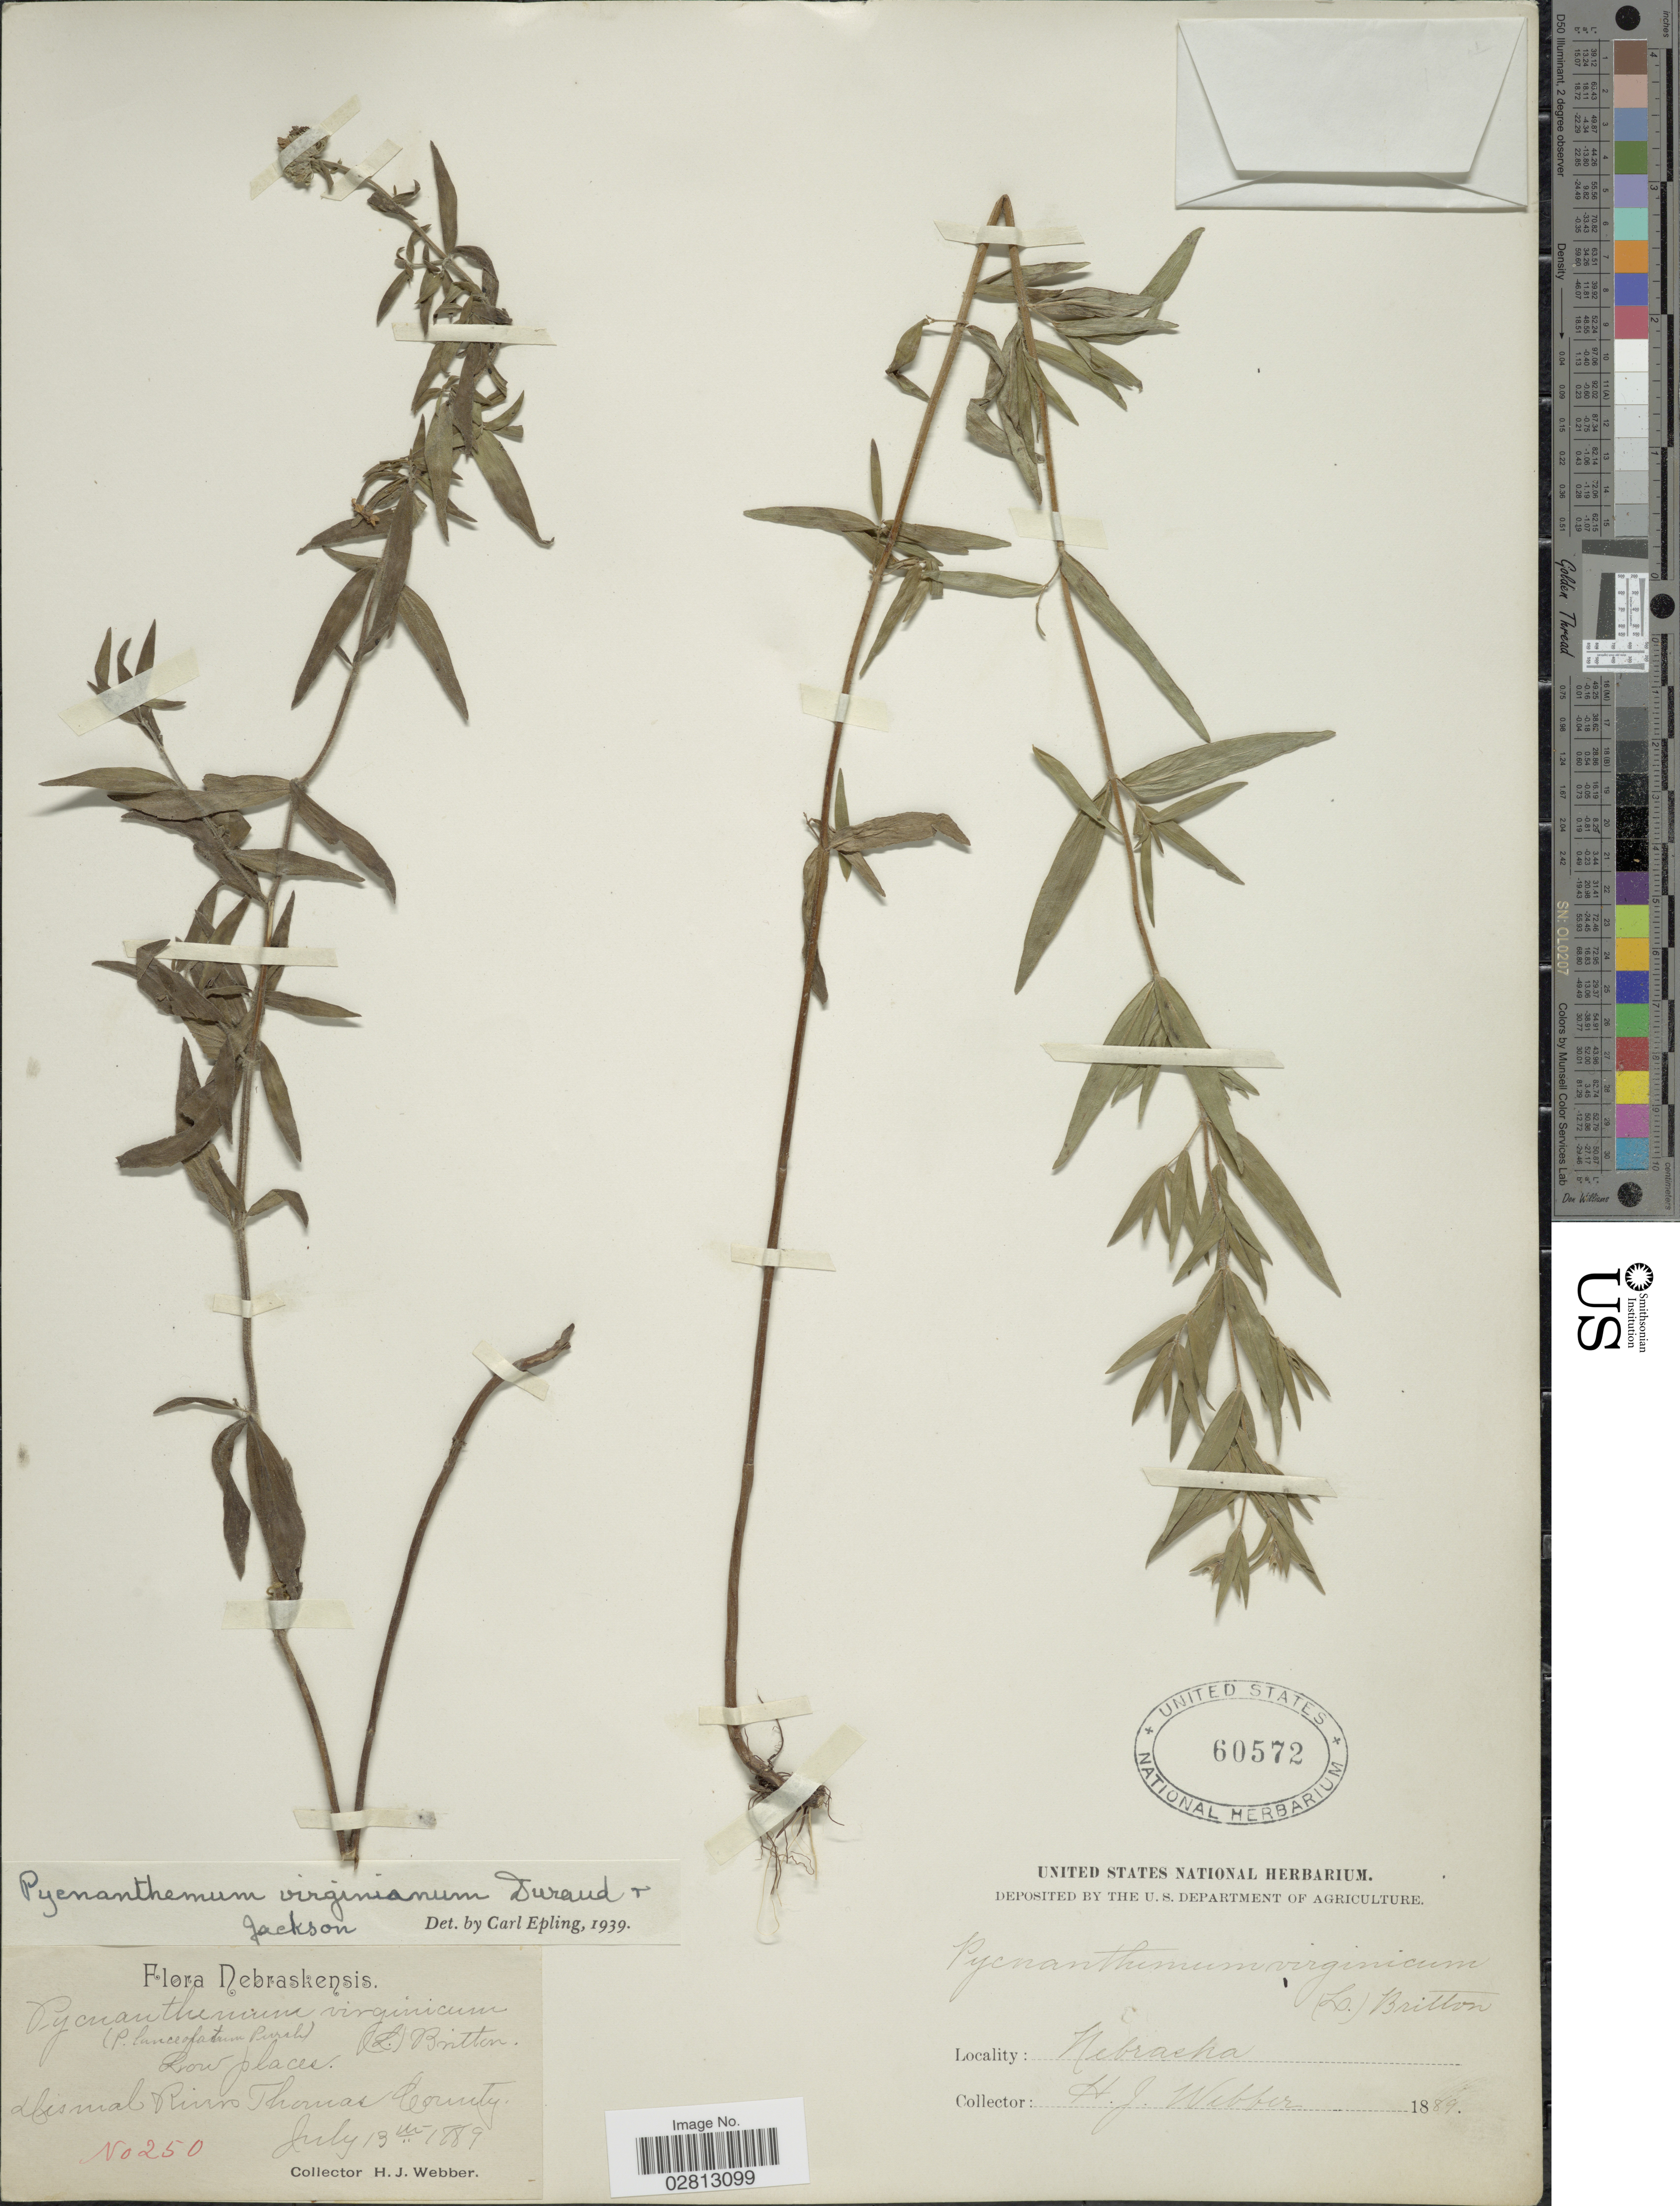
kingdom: Plantae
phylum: Tracheophyta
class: Magnoliopsida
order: Lamiales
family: Lamiaceae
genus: Pycnanthemum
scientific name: Pycnanthemum virginianum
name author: (L.) Durand & B.D. Jacks. ex B.L. Rob. & Fernald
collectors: H. Webber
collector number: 250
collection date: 1889-07-13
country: United States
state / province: Nebraska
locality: Dismal River, Thomas County.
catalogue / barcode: US 60572